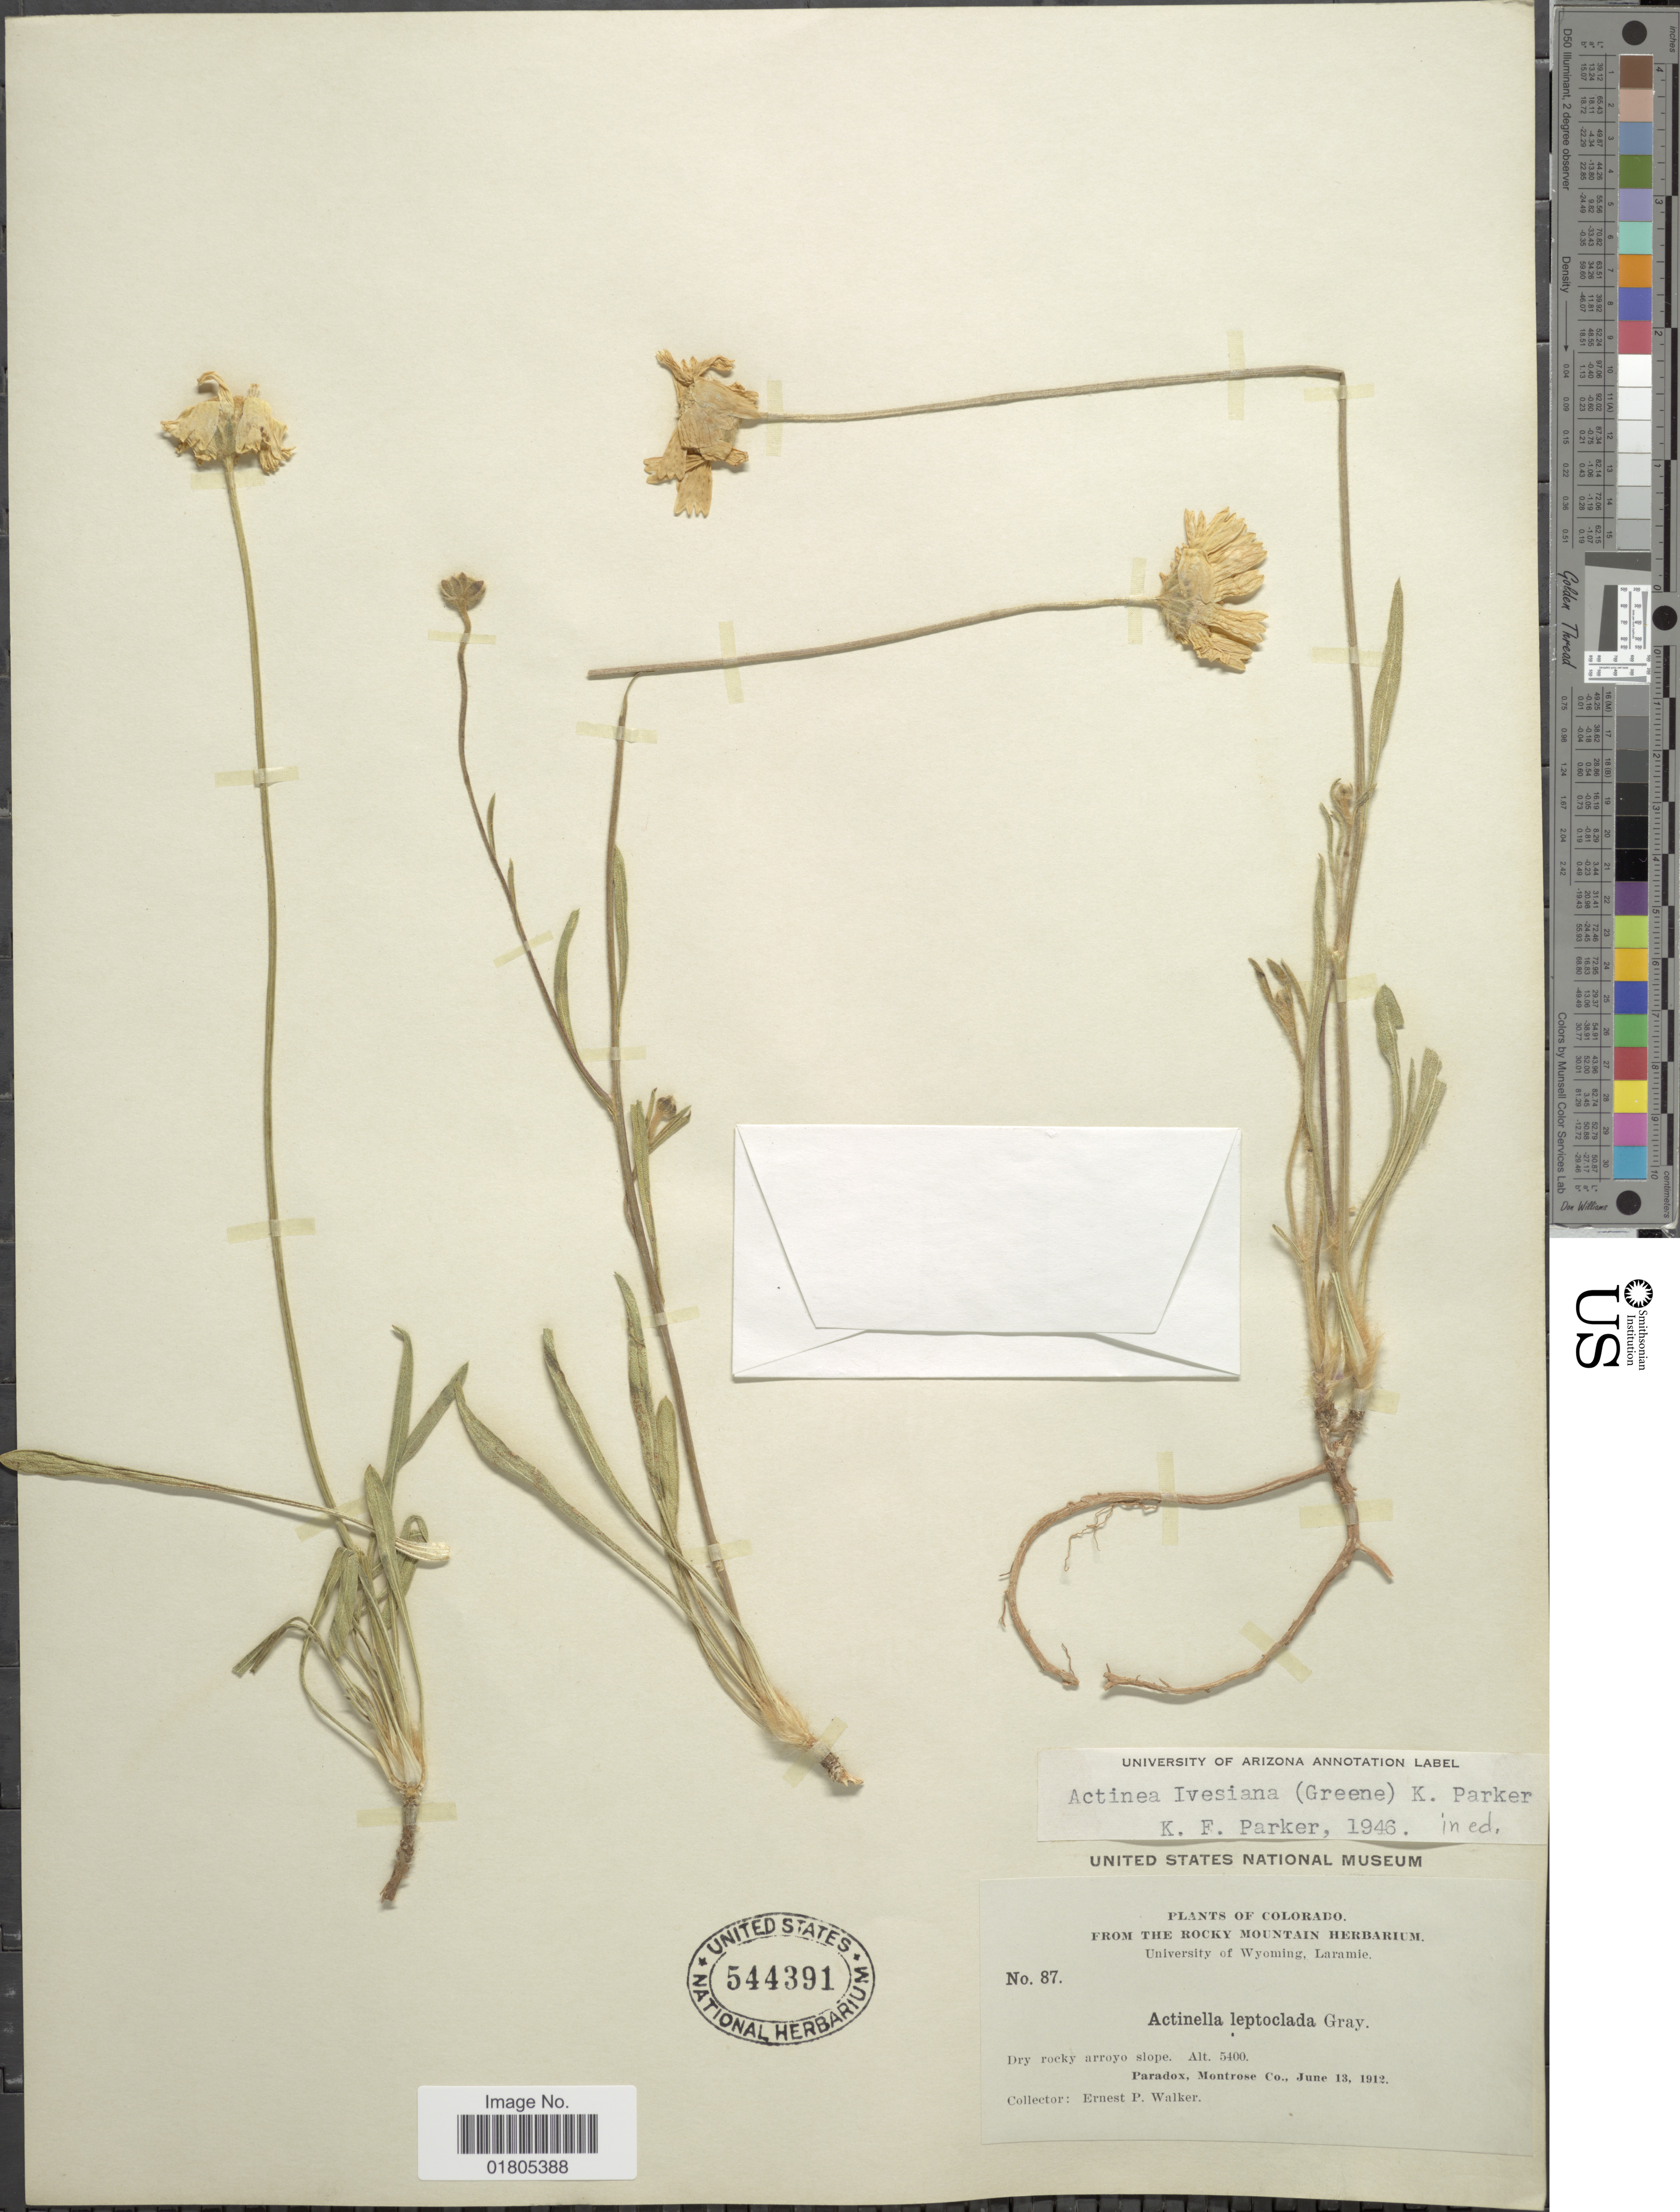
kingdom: Plantae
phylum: Tracheophyta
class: Magnoliopsida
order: Asterales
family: Asteraceae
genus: Actinea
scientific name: Actinea ivesiana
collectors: E. P. Walker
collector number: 87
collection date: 1912-06-13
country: United States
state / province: Colorado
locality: Dry rocky arroyo slope. Paradox, Montrose Co.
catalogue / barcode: US 544391